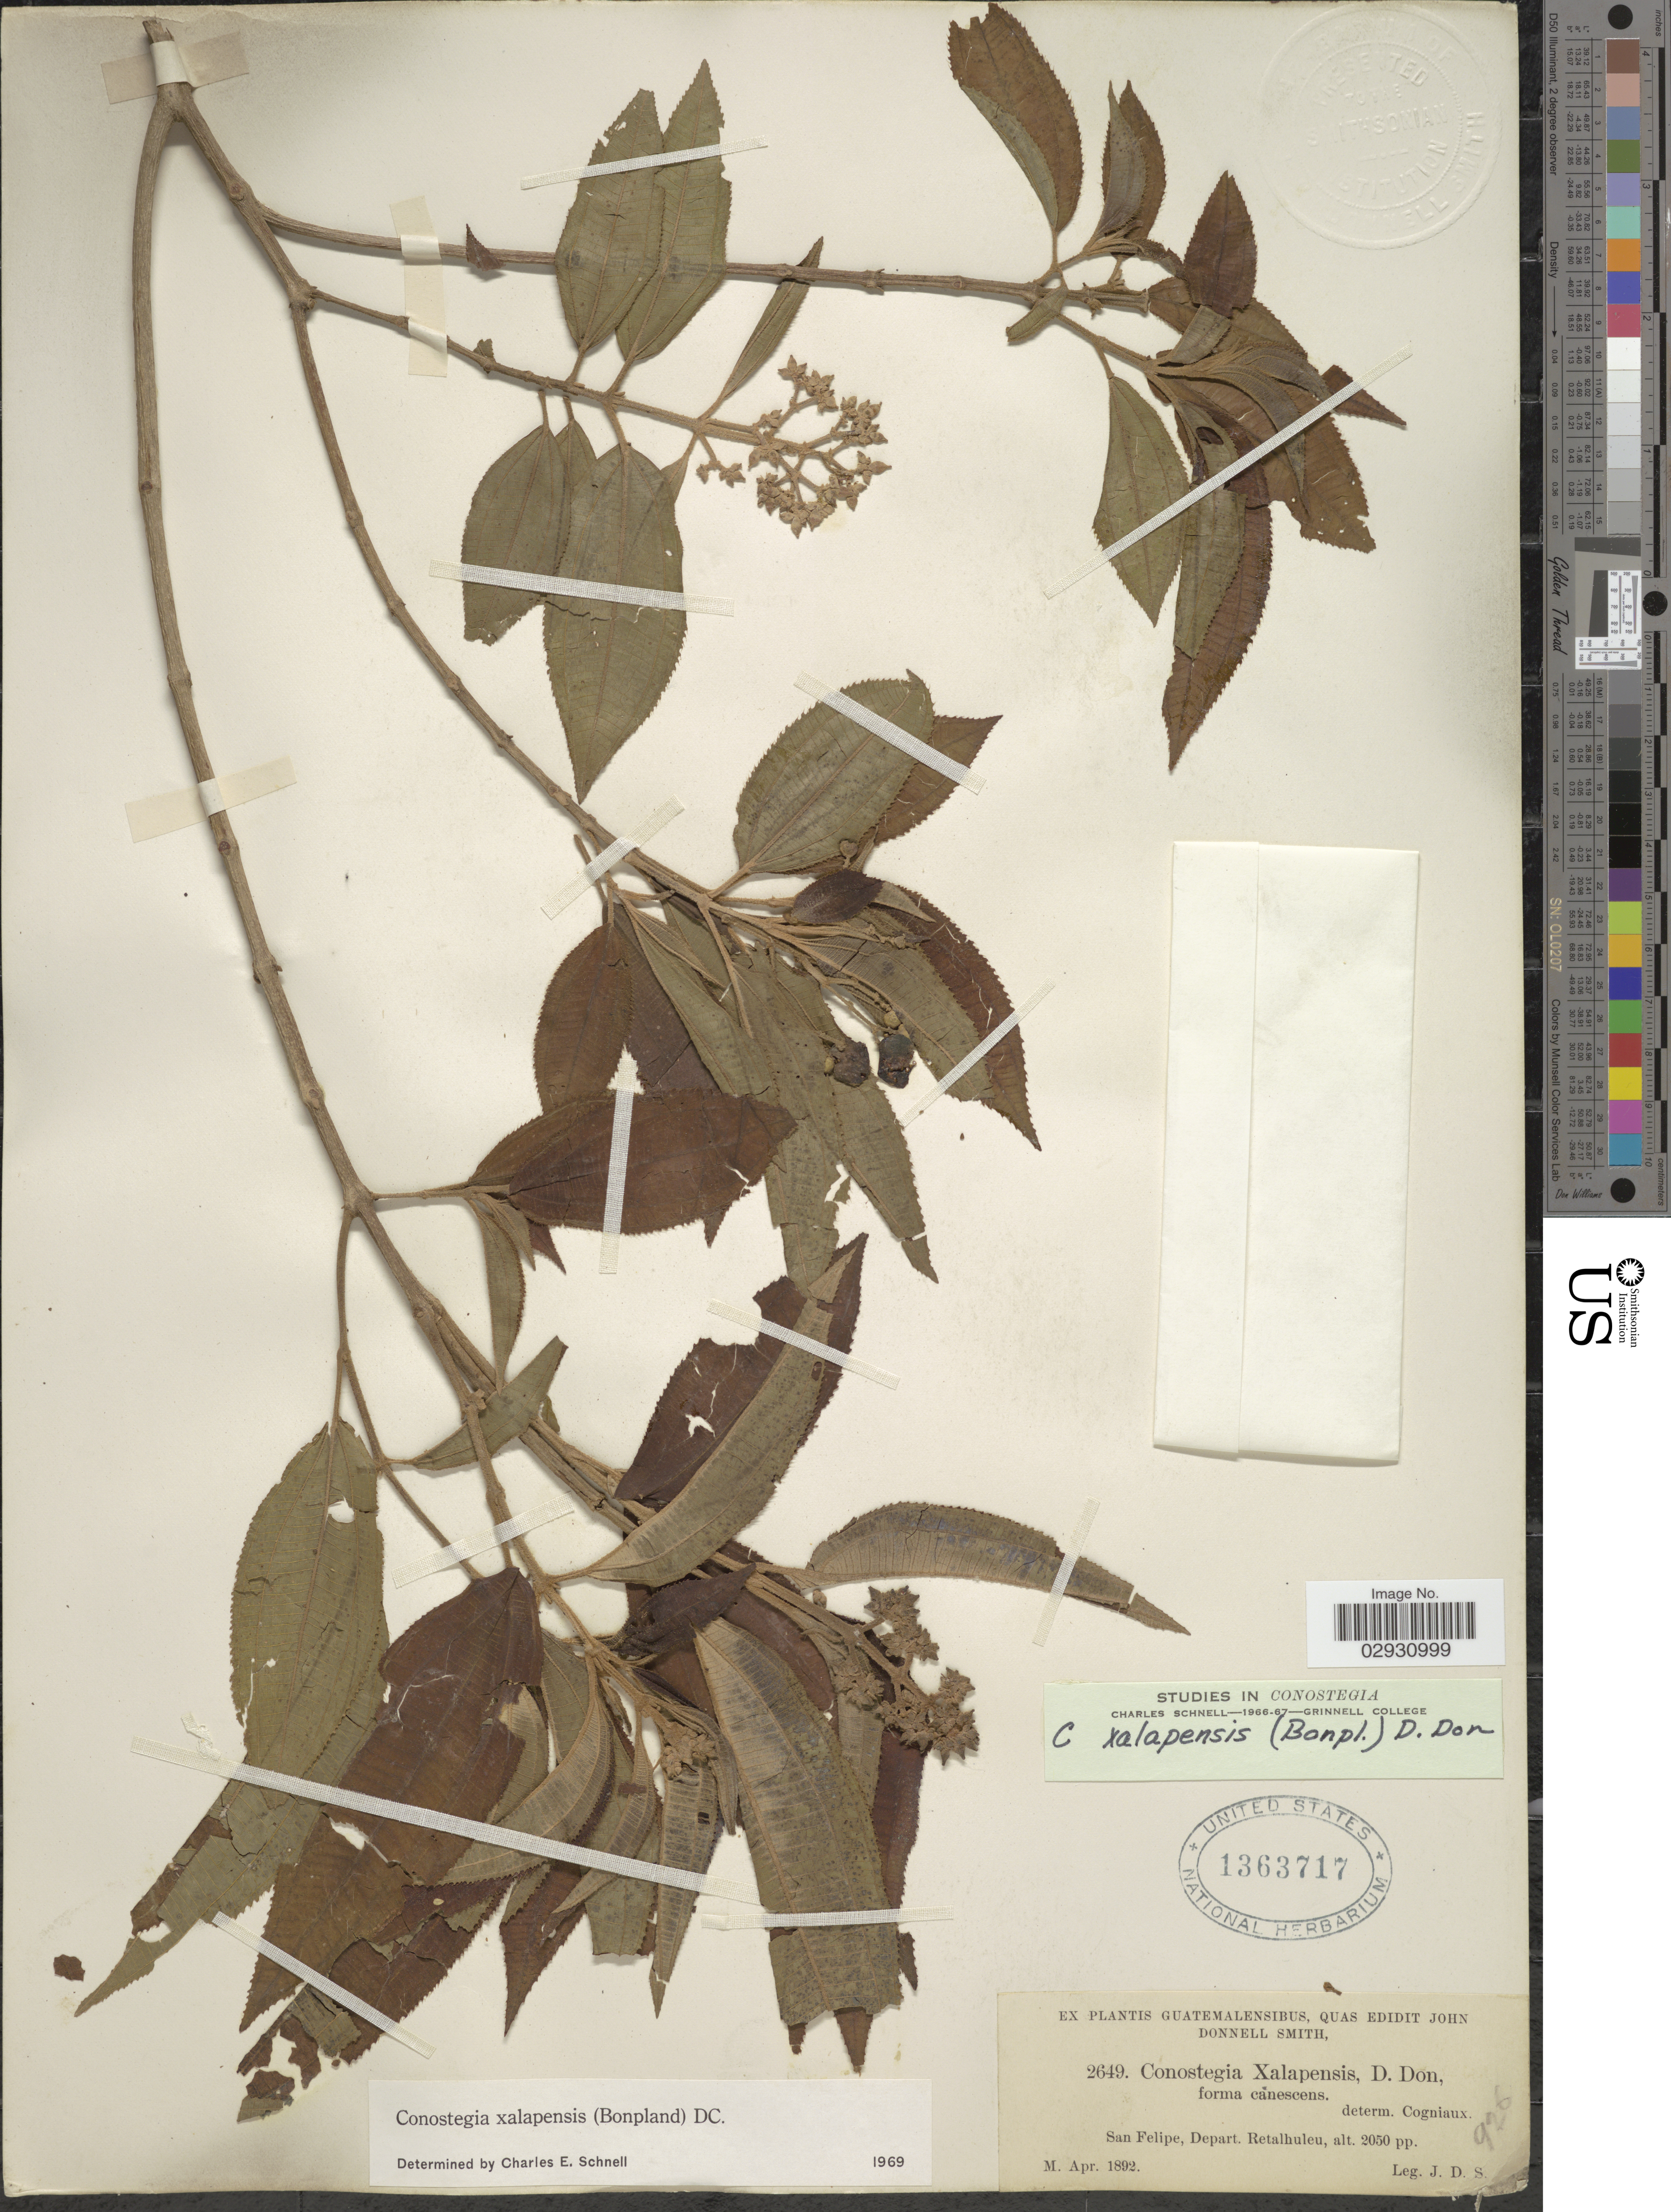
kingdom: Plantae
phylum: Tracheophyta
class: Magnoliopsida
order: Myrtales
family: Melastomataceae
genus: Conostegia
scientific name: Conostegia quadrangularis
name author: Schltdl. ex Steud.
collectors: J. Donnell Smith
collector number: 2649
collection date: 1892-04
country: Guatemala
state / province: Retalhuleu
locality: San Felipe, Depart. Retalhuleu.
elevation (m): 625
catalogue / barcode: US 1363717